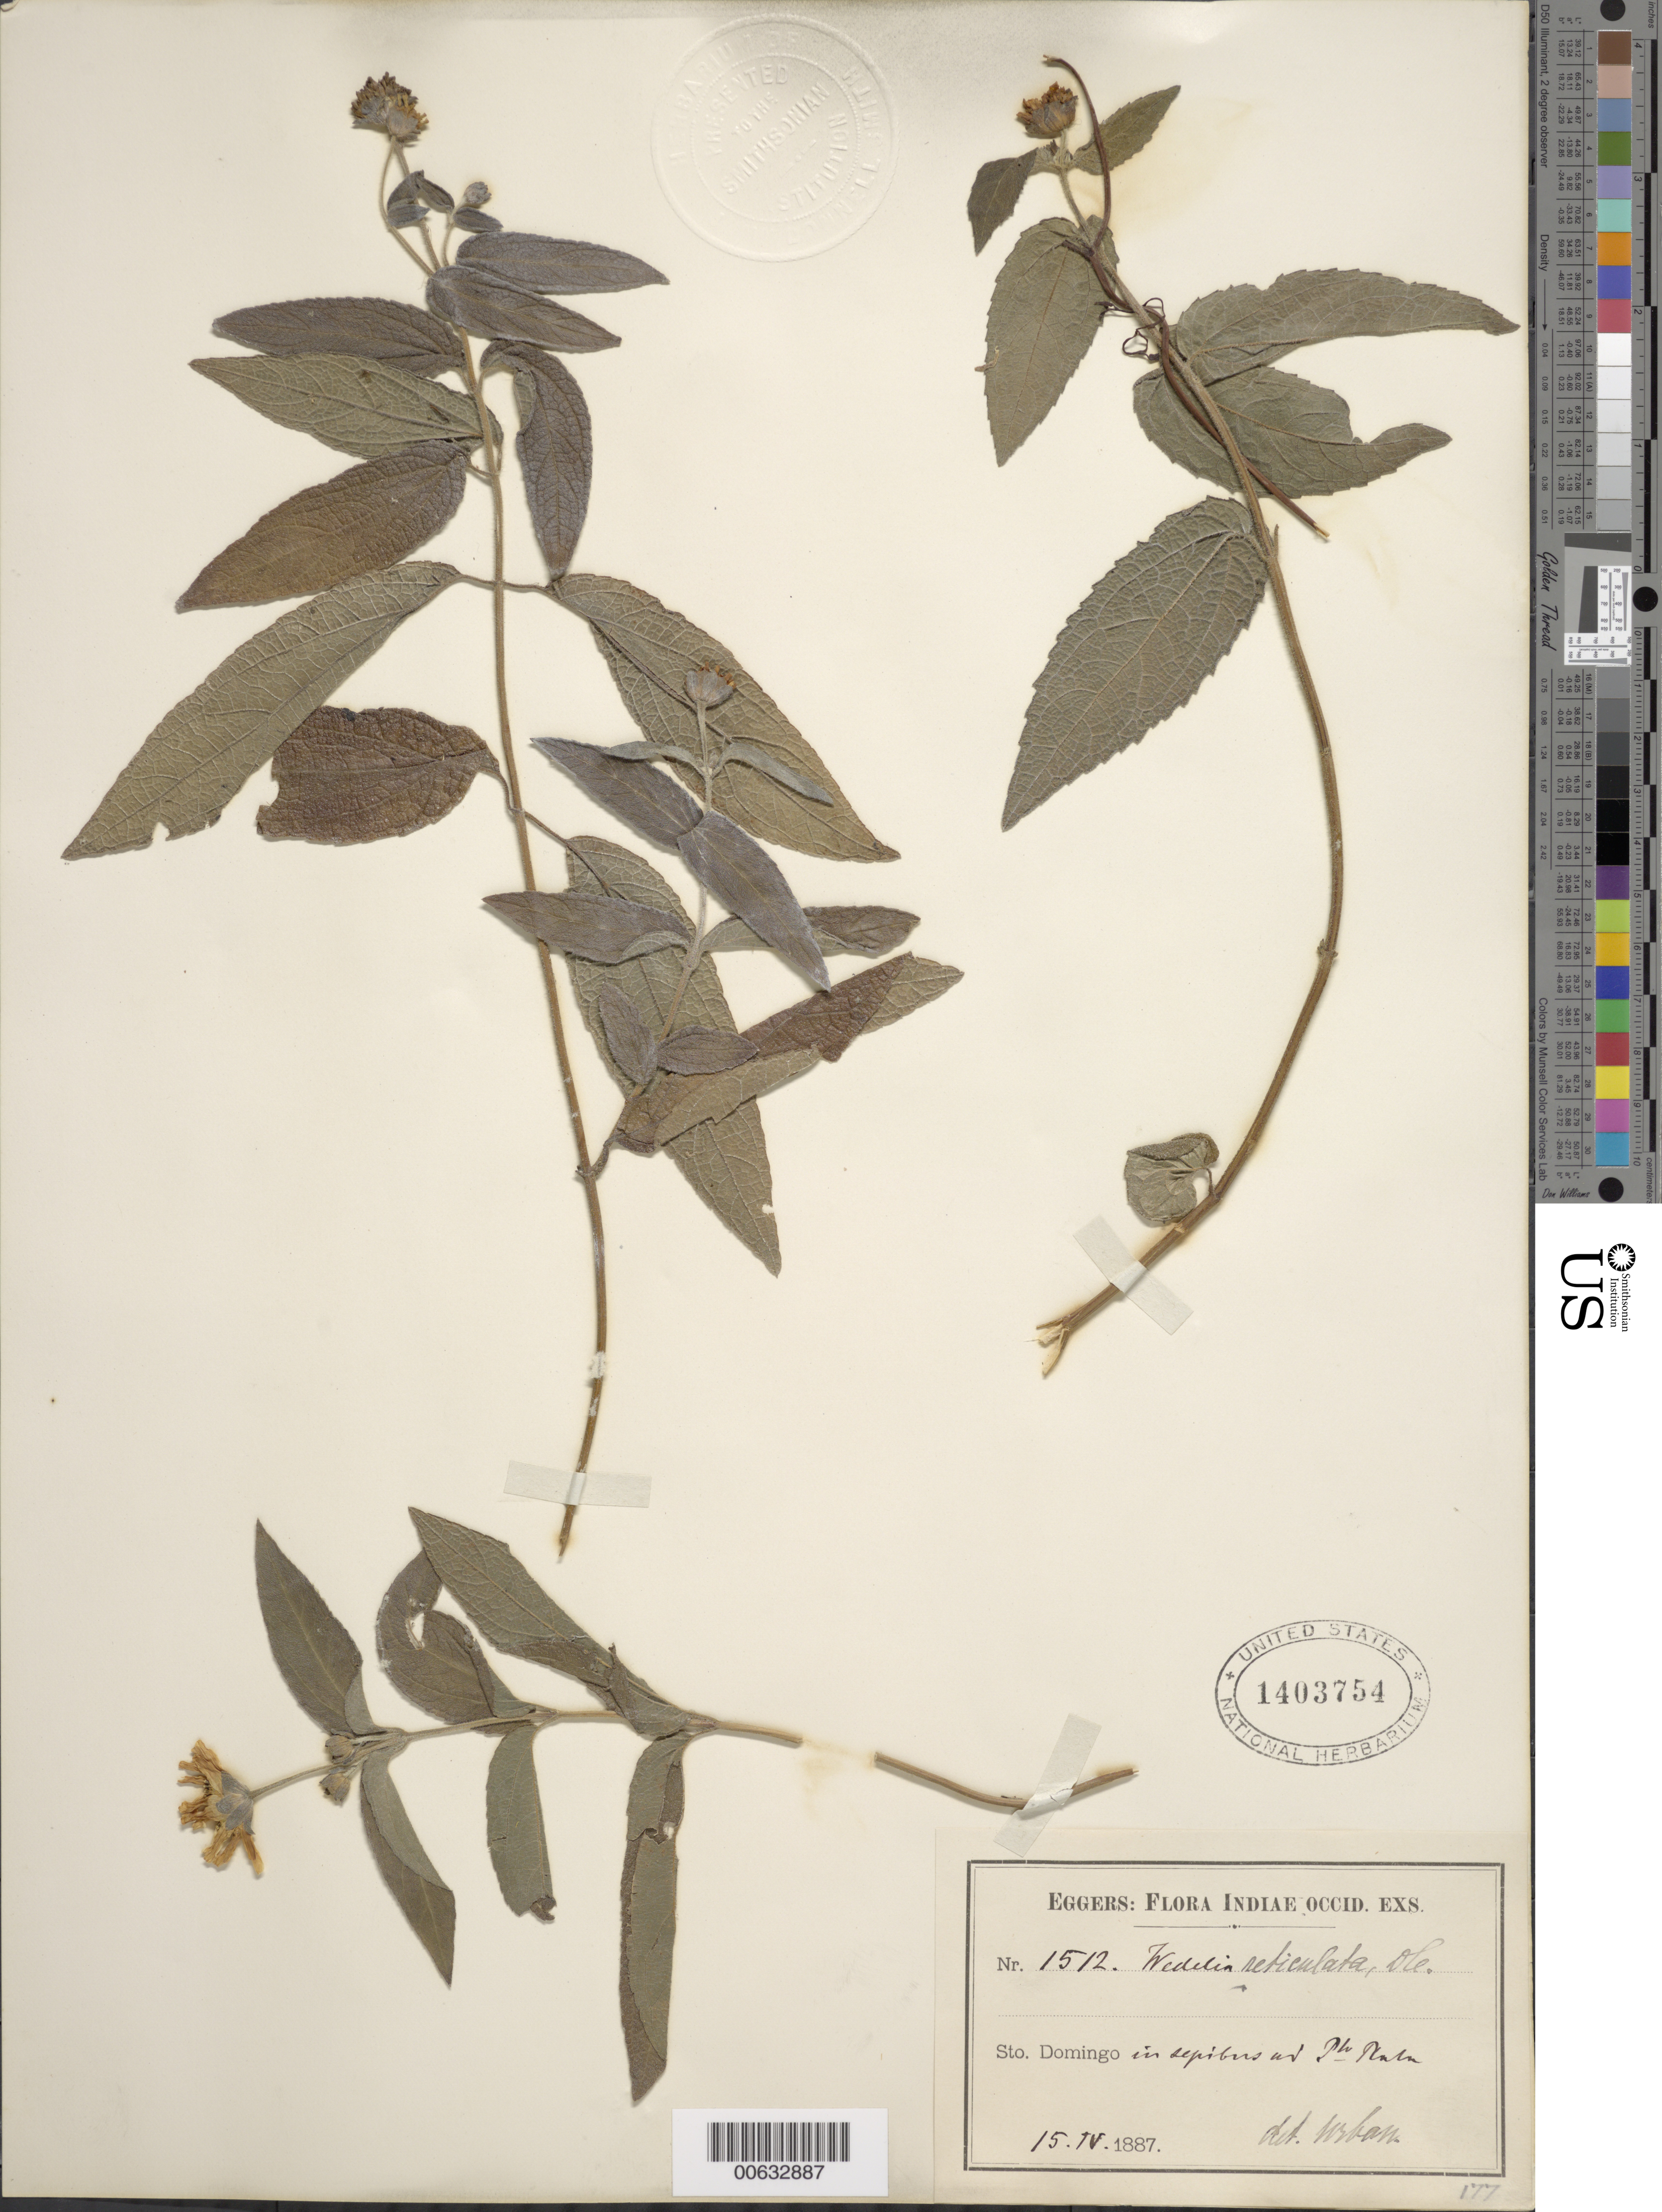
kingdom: Plantae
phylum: Tracheophyta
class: Magnoliopsida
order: Asterales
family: Asteraceae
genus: Wedelia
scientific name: Wedelia reticulata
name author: DC.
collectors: -. Eggers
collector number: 1512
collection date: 1887-04-15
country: Dominican Republic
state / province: Puerto Plata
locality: Indiae Occid. Sto. Domingo in sepibus ad Sta. Marta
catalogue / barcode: US 1403754